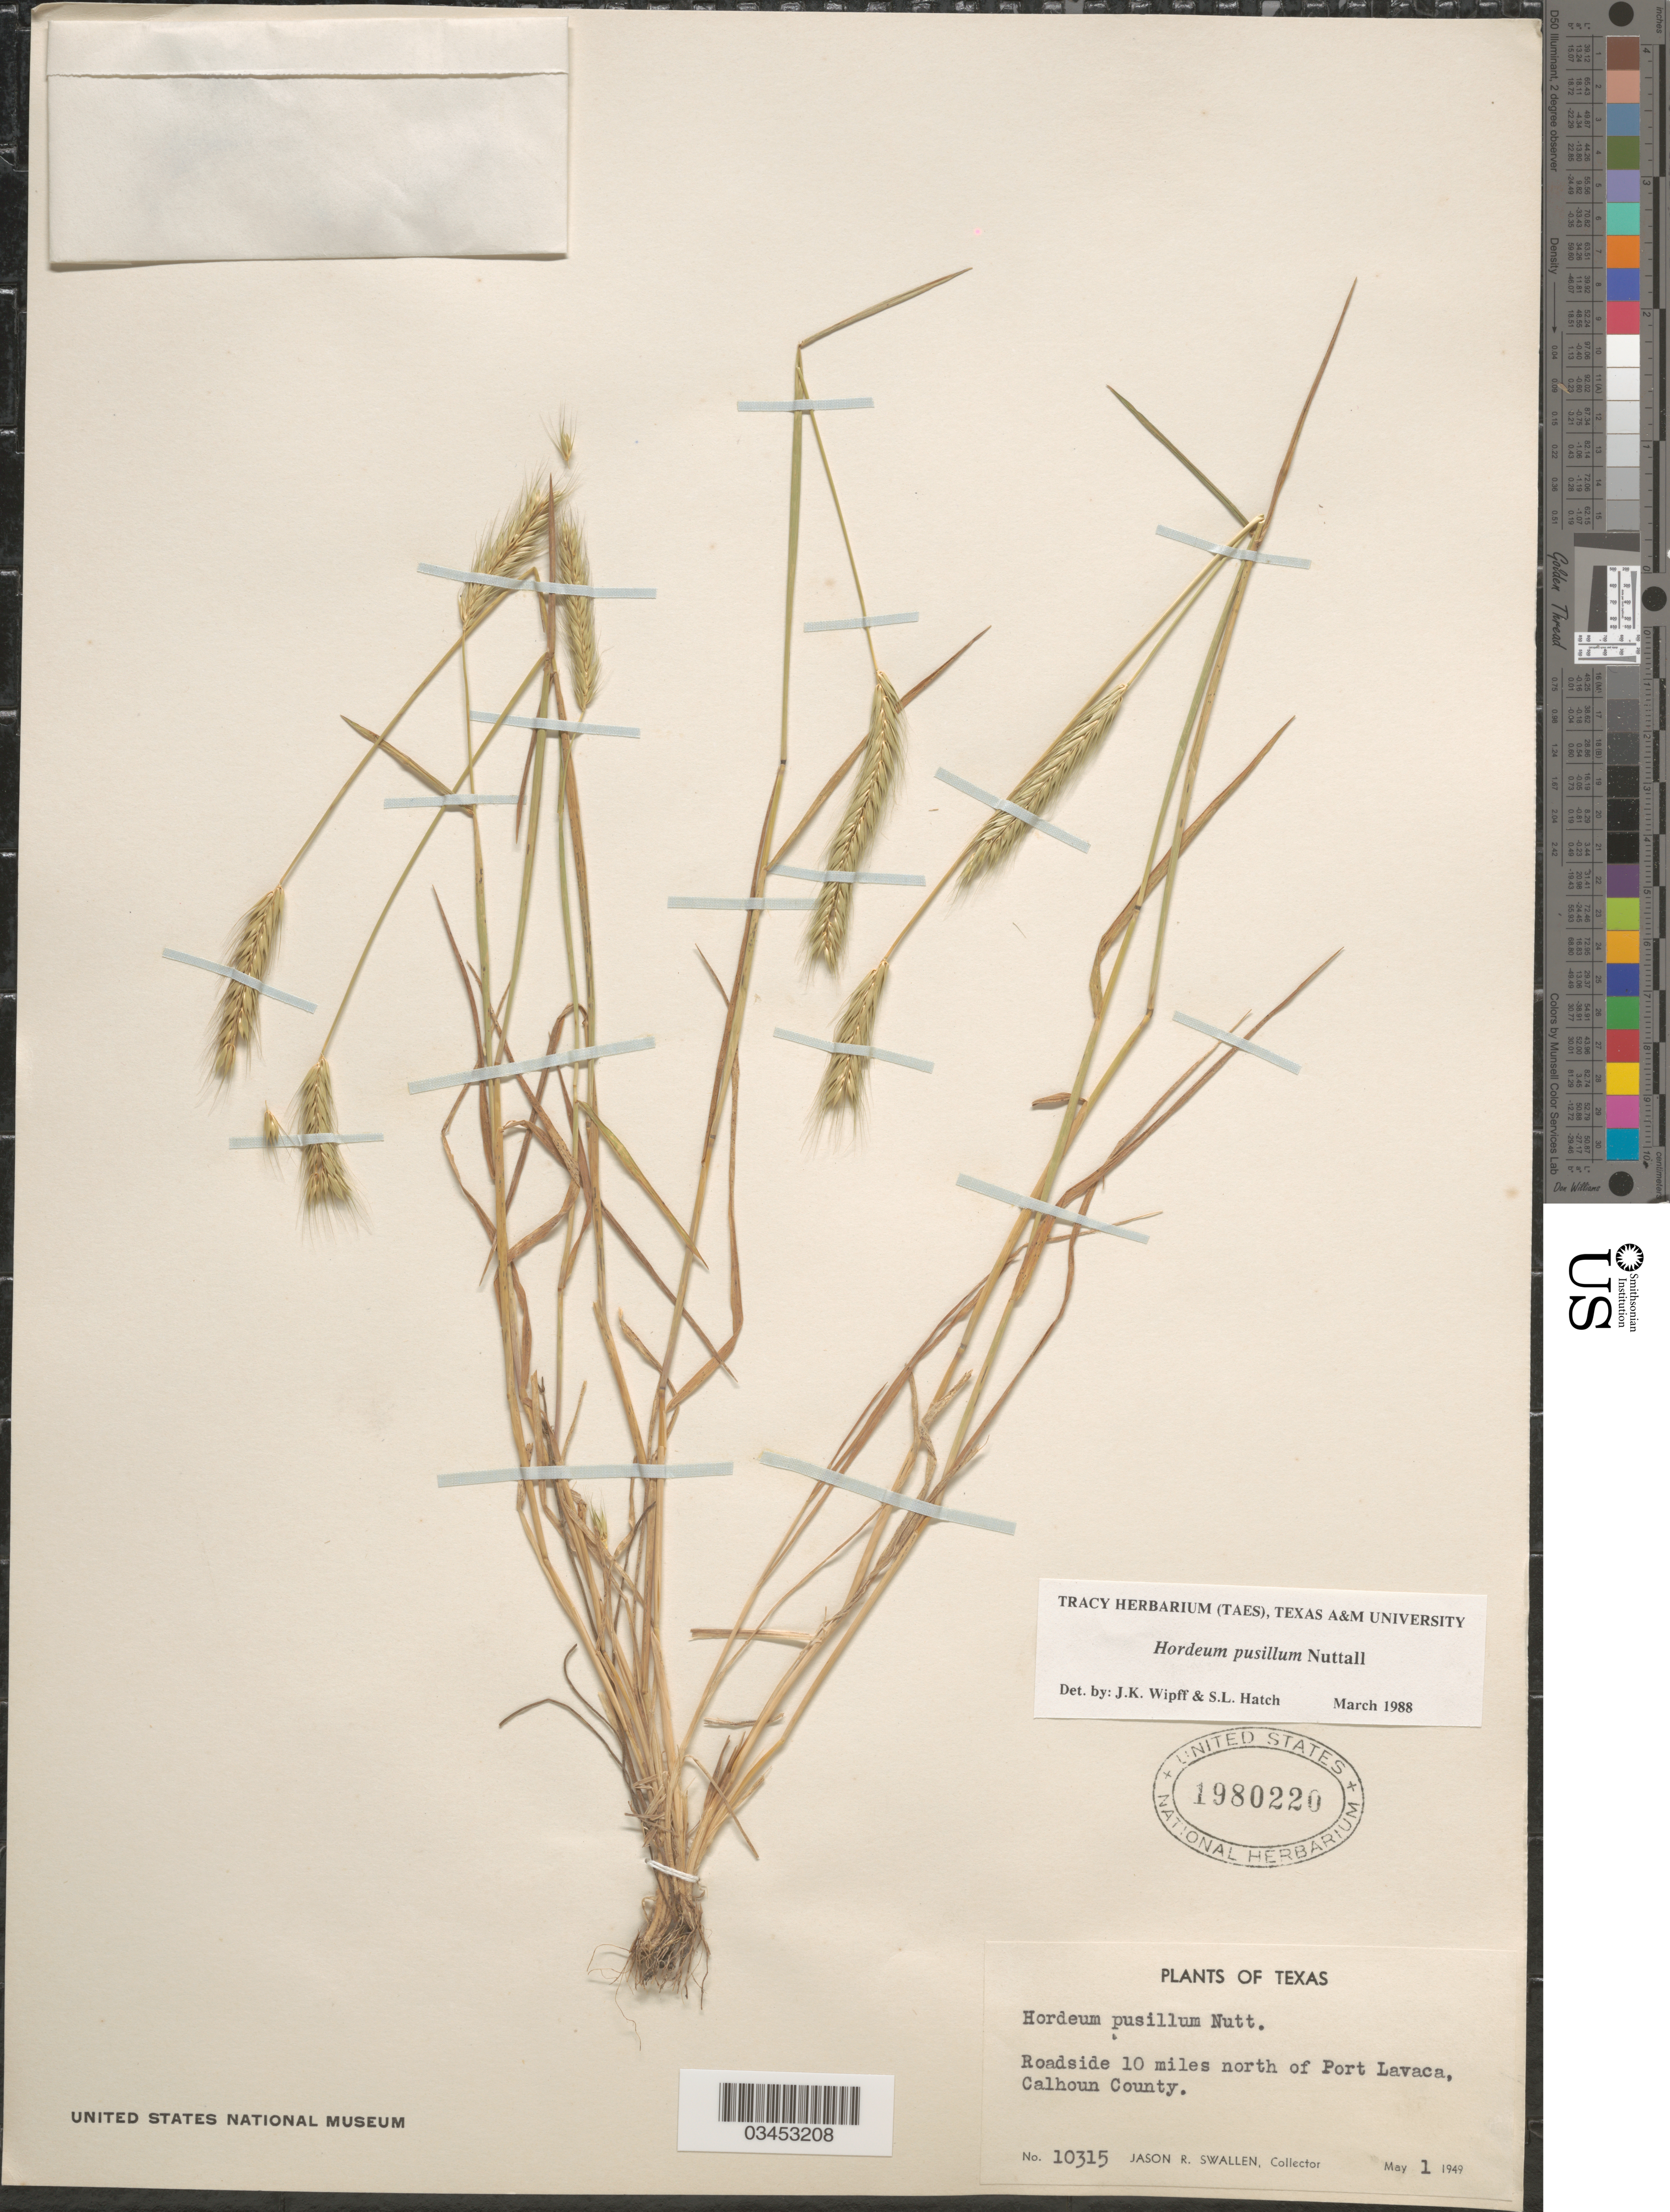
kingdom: Plantae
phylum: Tracheophyta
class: Liliopsida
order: Poales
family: Poaceae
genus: Hordeum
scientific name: Hordeum pusillum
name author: Nutt.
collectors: J. R. Swallen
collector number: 10315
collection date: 1949-05-01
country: United States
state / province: Texas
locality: Roadside 10 miles north of Port Lavaca, Calhoun County.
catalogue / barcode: US 1980220